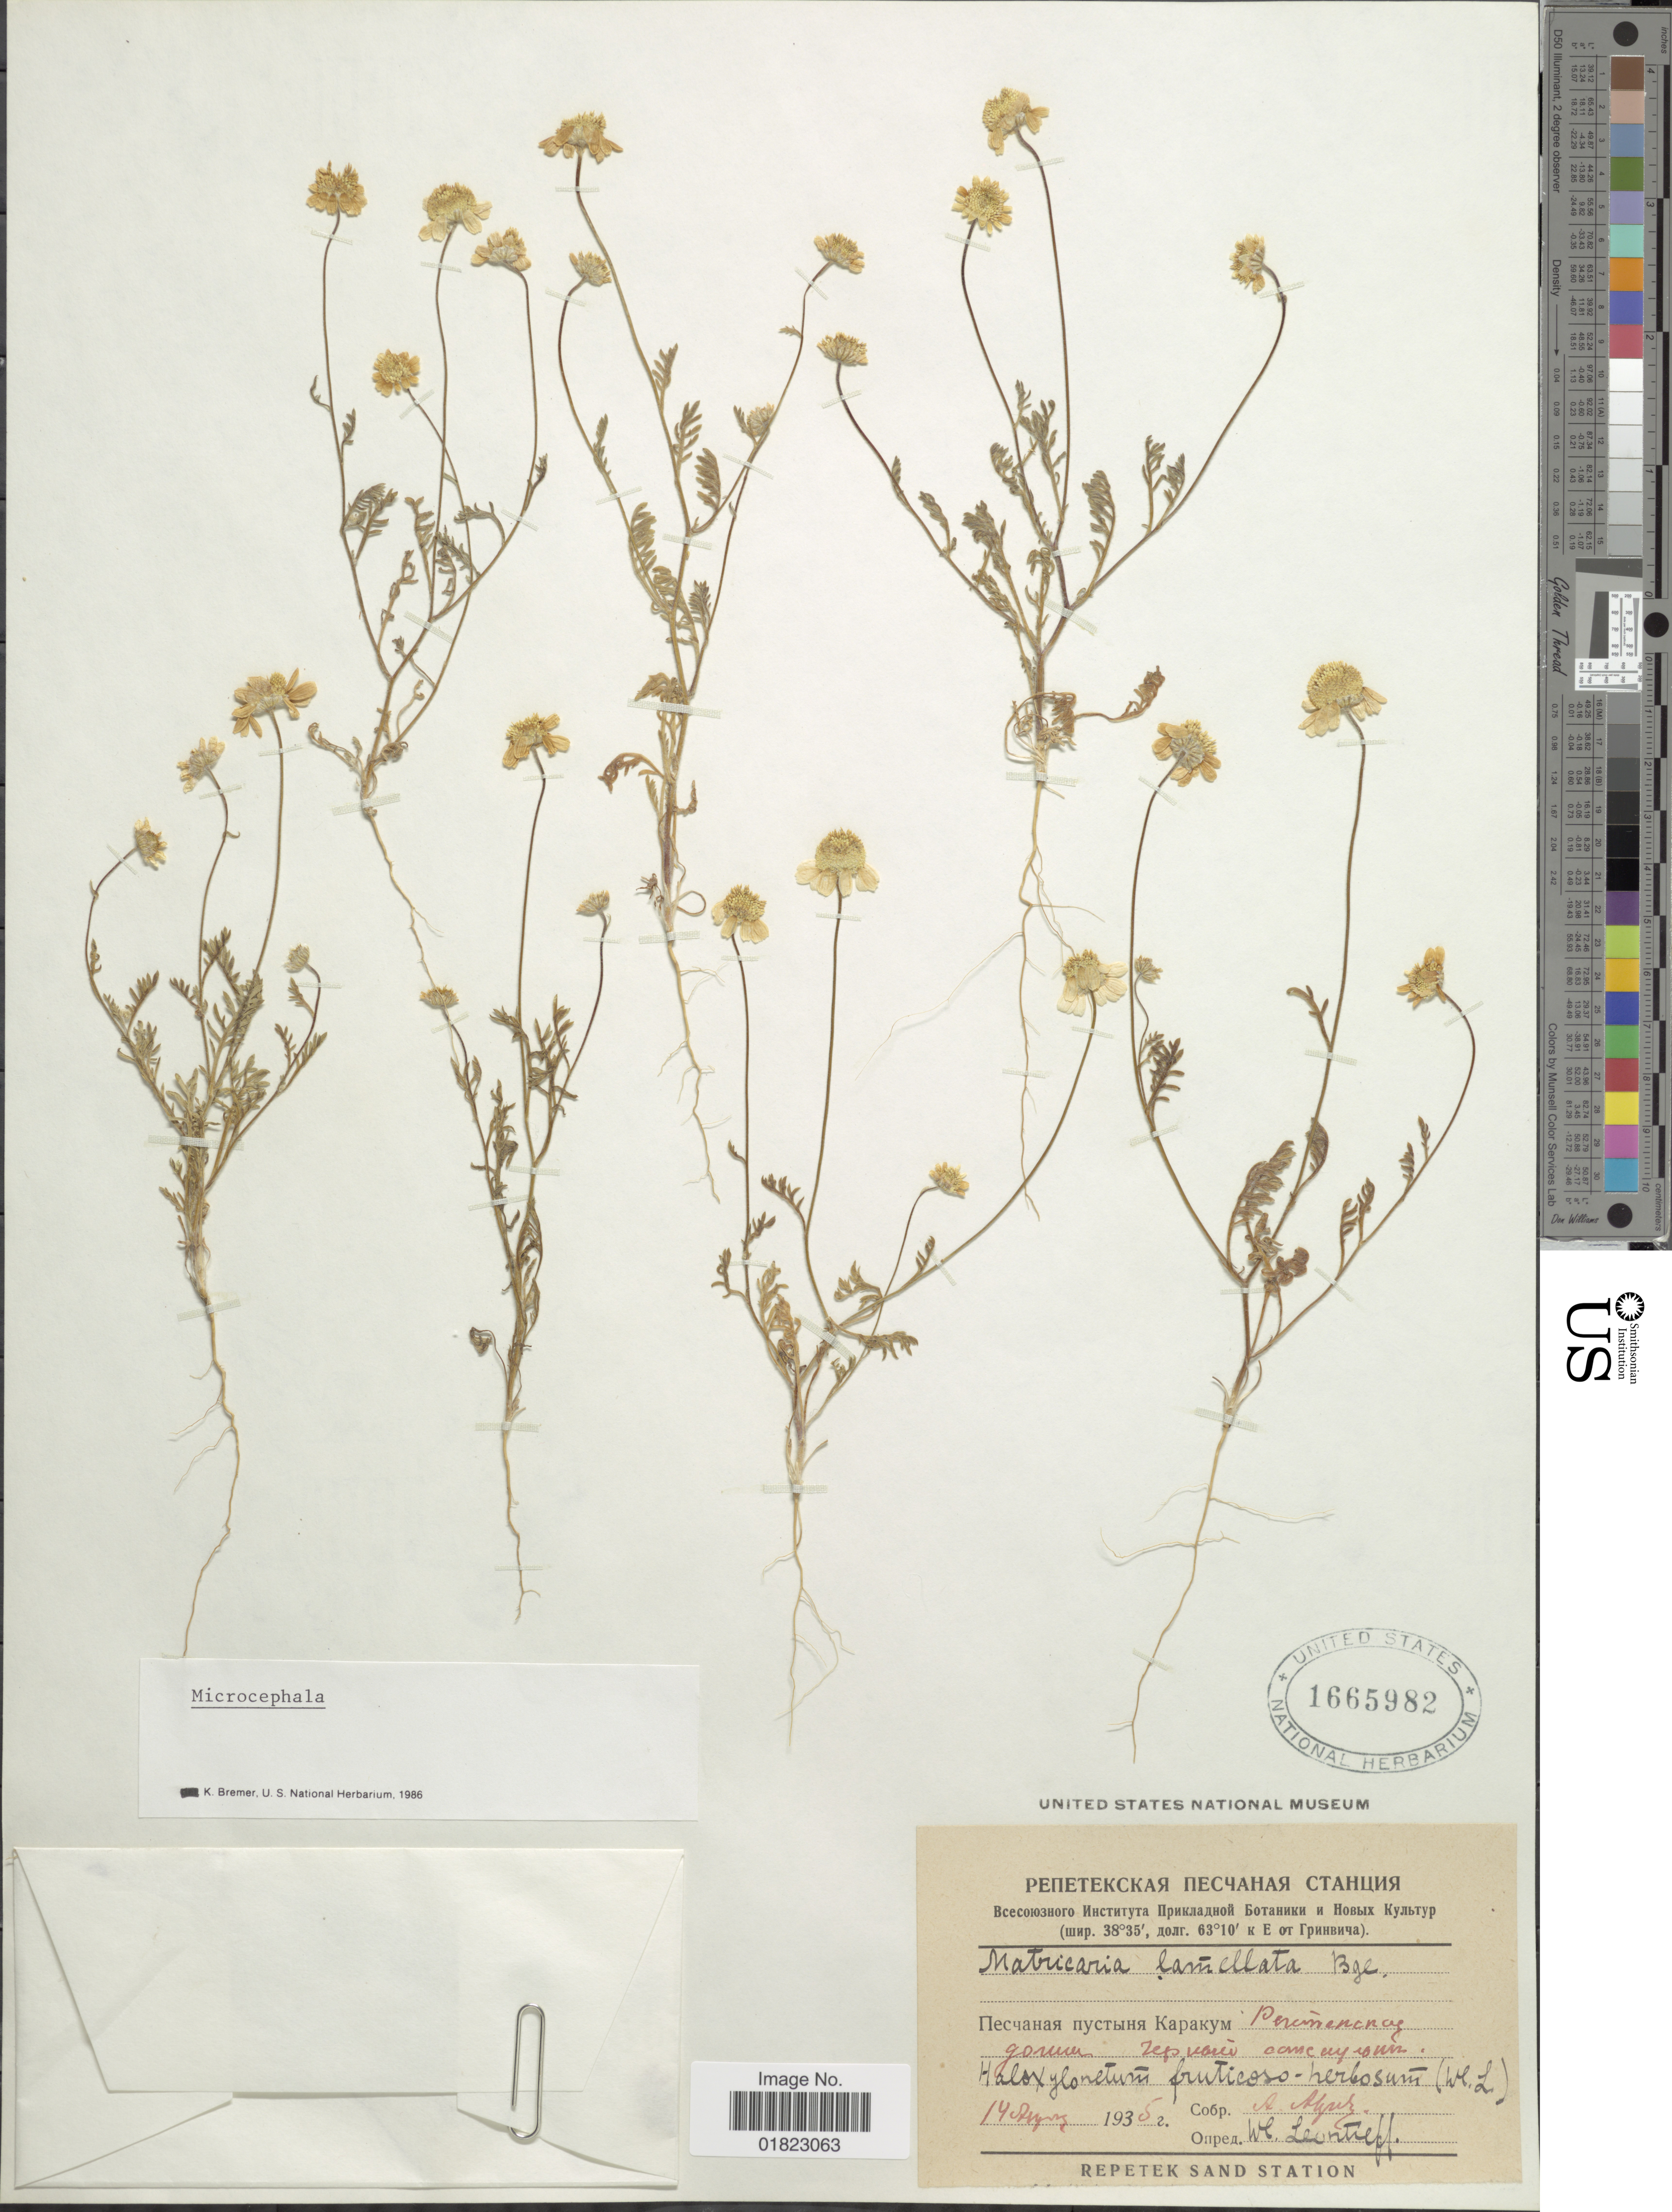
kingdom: Plantae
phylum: Tracheophyta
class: Magnoliopsida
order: Asterales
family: Asteraceae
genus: Microcephala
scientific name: Microcephala lamellata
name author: (Bunge) Pobed.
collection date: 1935-08-14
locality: X.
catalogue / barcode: US 1665982